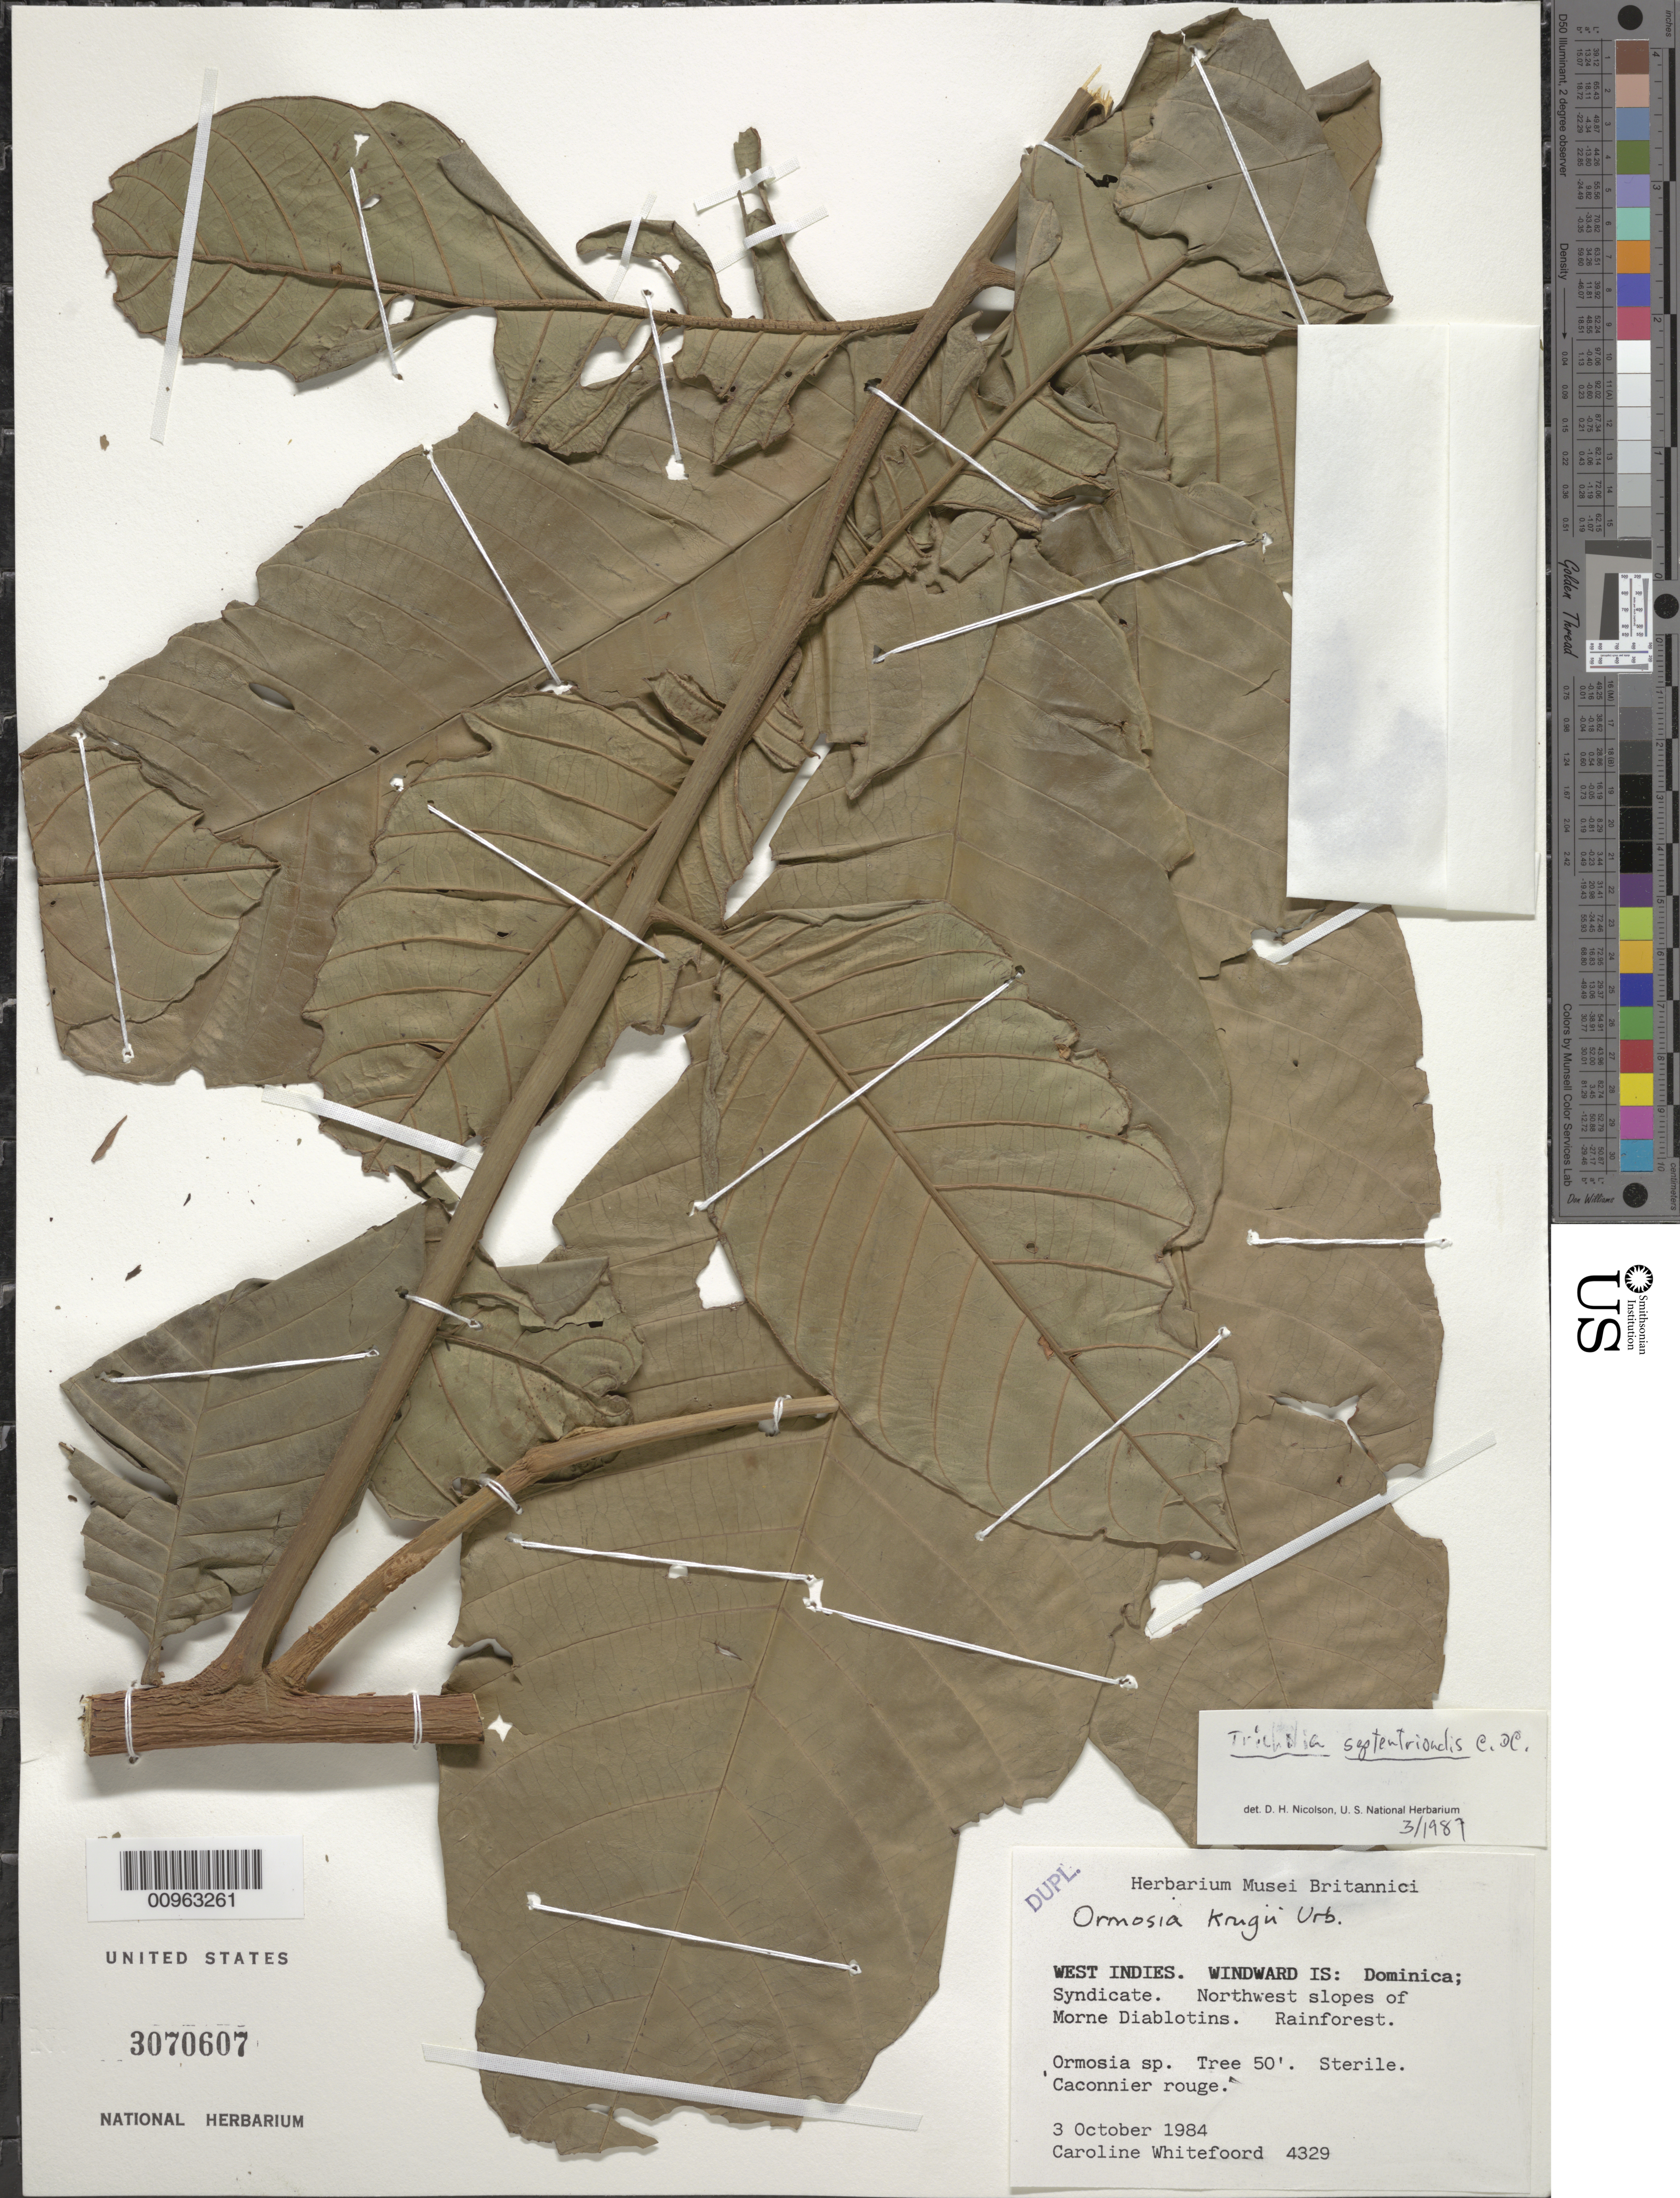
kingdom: Plantae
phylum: Tracheophyta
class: Magnoliopsida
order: Sapindales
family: Meliaceae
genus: Trichilia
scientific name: Trichilia septentrionalis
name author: C. DC.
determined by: Nicolson, Dan H.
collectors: C. Whitefoord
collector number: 4329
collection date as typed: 03 Oct 1984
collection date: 1984-10-03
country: Dominica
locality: Syndicate, northwest slopes of Morne Diablotins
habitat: Rainforest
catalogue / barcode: US 3070607